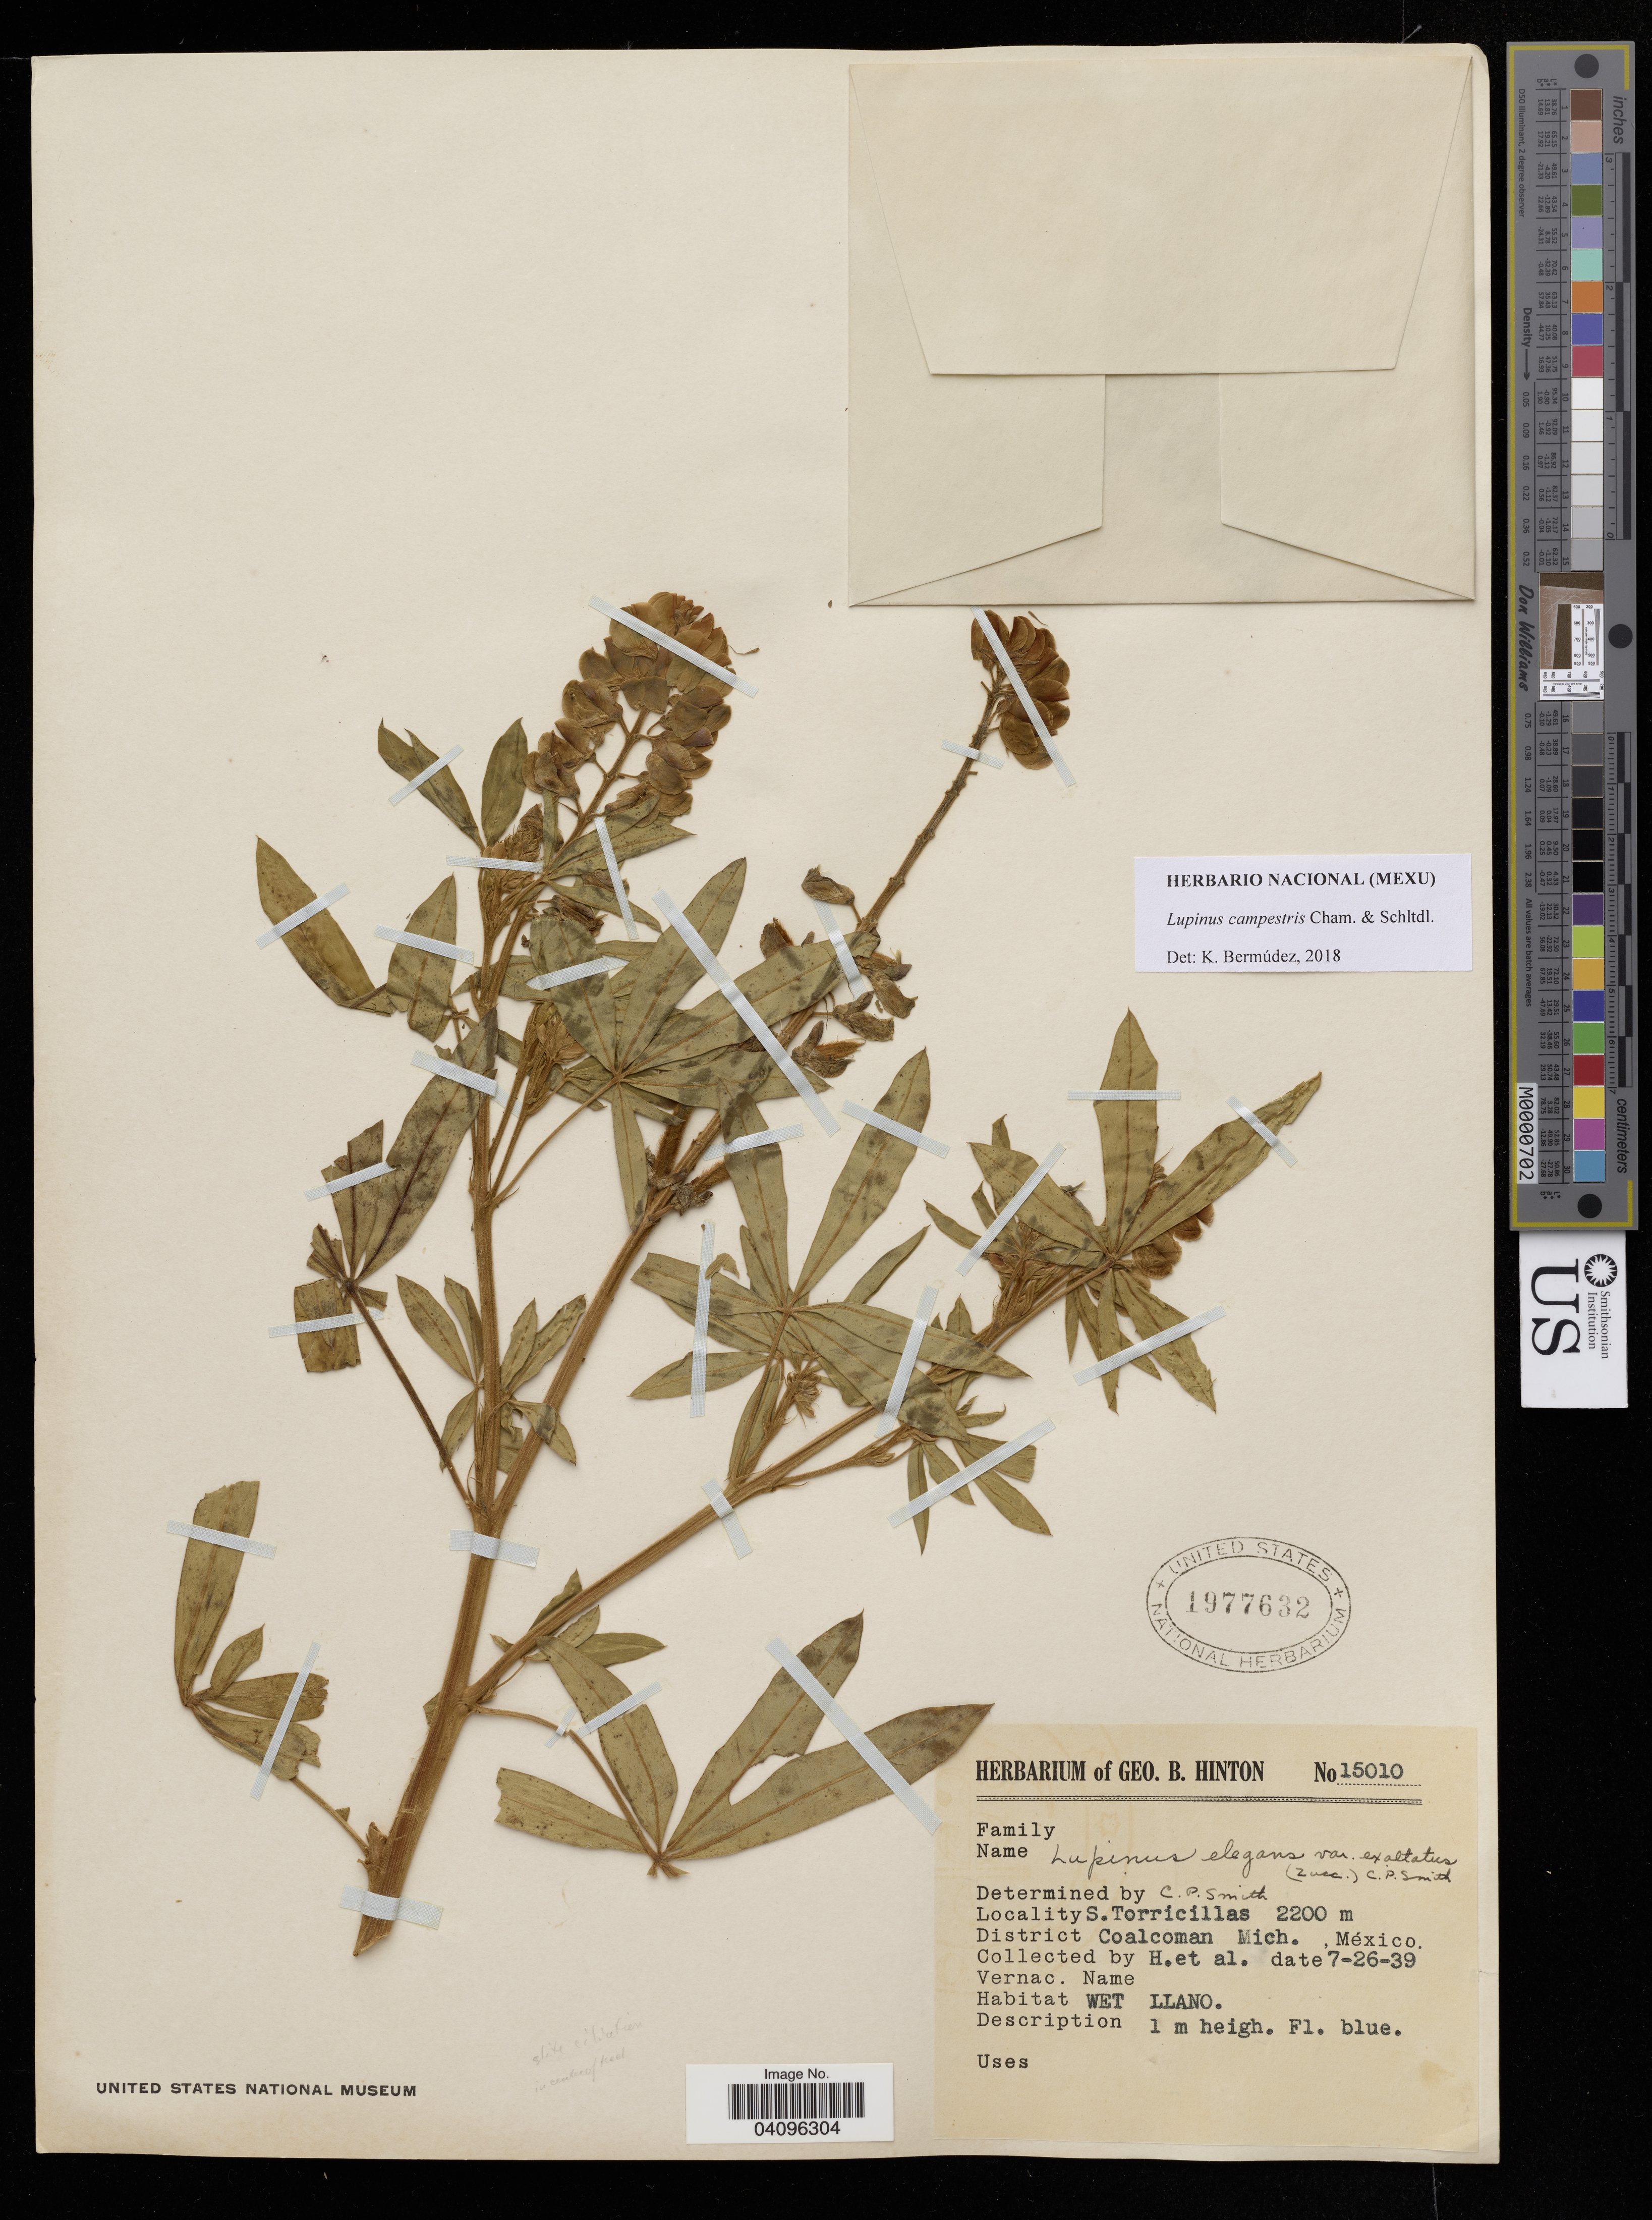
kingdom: Plantae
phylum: Tracheophyta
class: Magnoliopsida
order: Fabales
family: Fabaceae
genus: Lupinus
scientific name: Lupinus campestris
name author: Cham. & Schltdl.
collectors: G. B. Hinton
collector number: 15010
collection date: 1939-07-26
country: Mexico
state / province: Michoacán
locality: S. Torricillas. Coalcoman.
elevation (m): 2200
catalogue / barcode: US 1977632